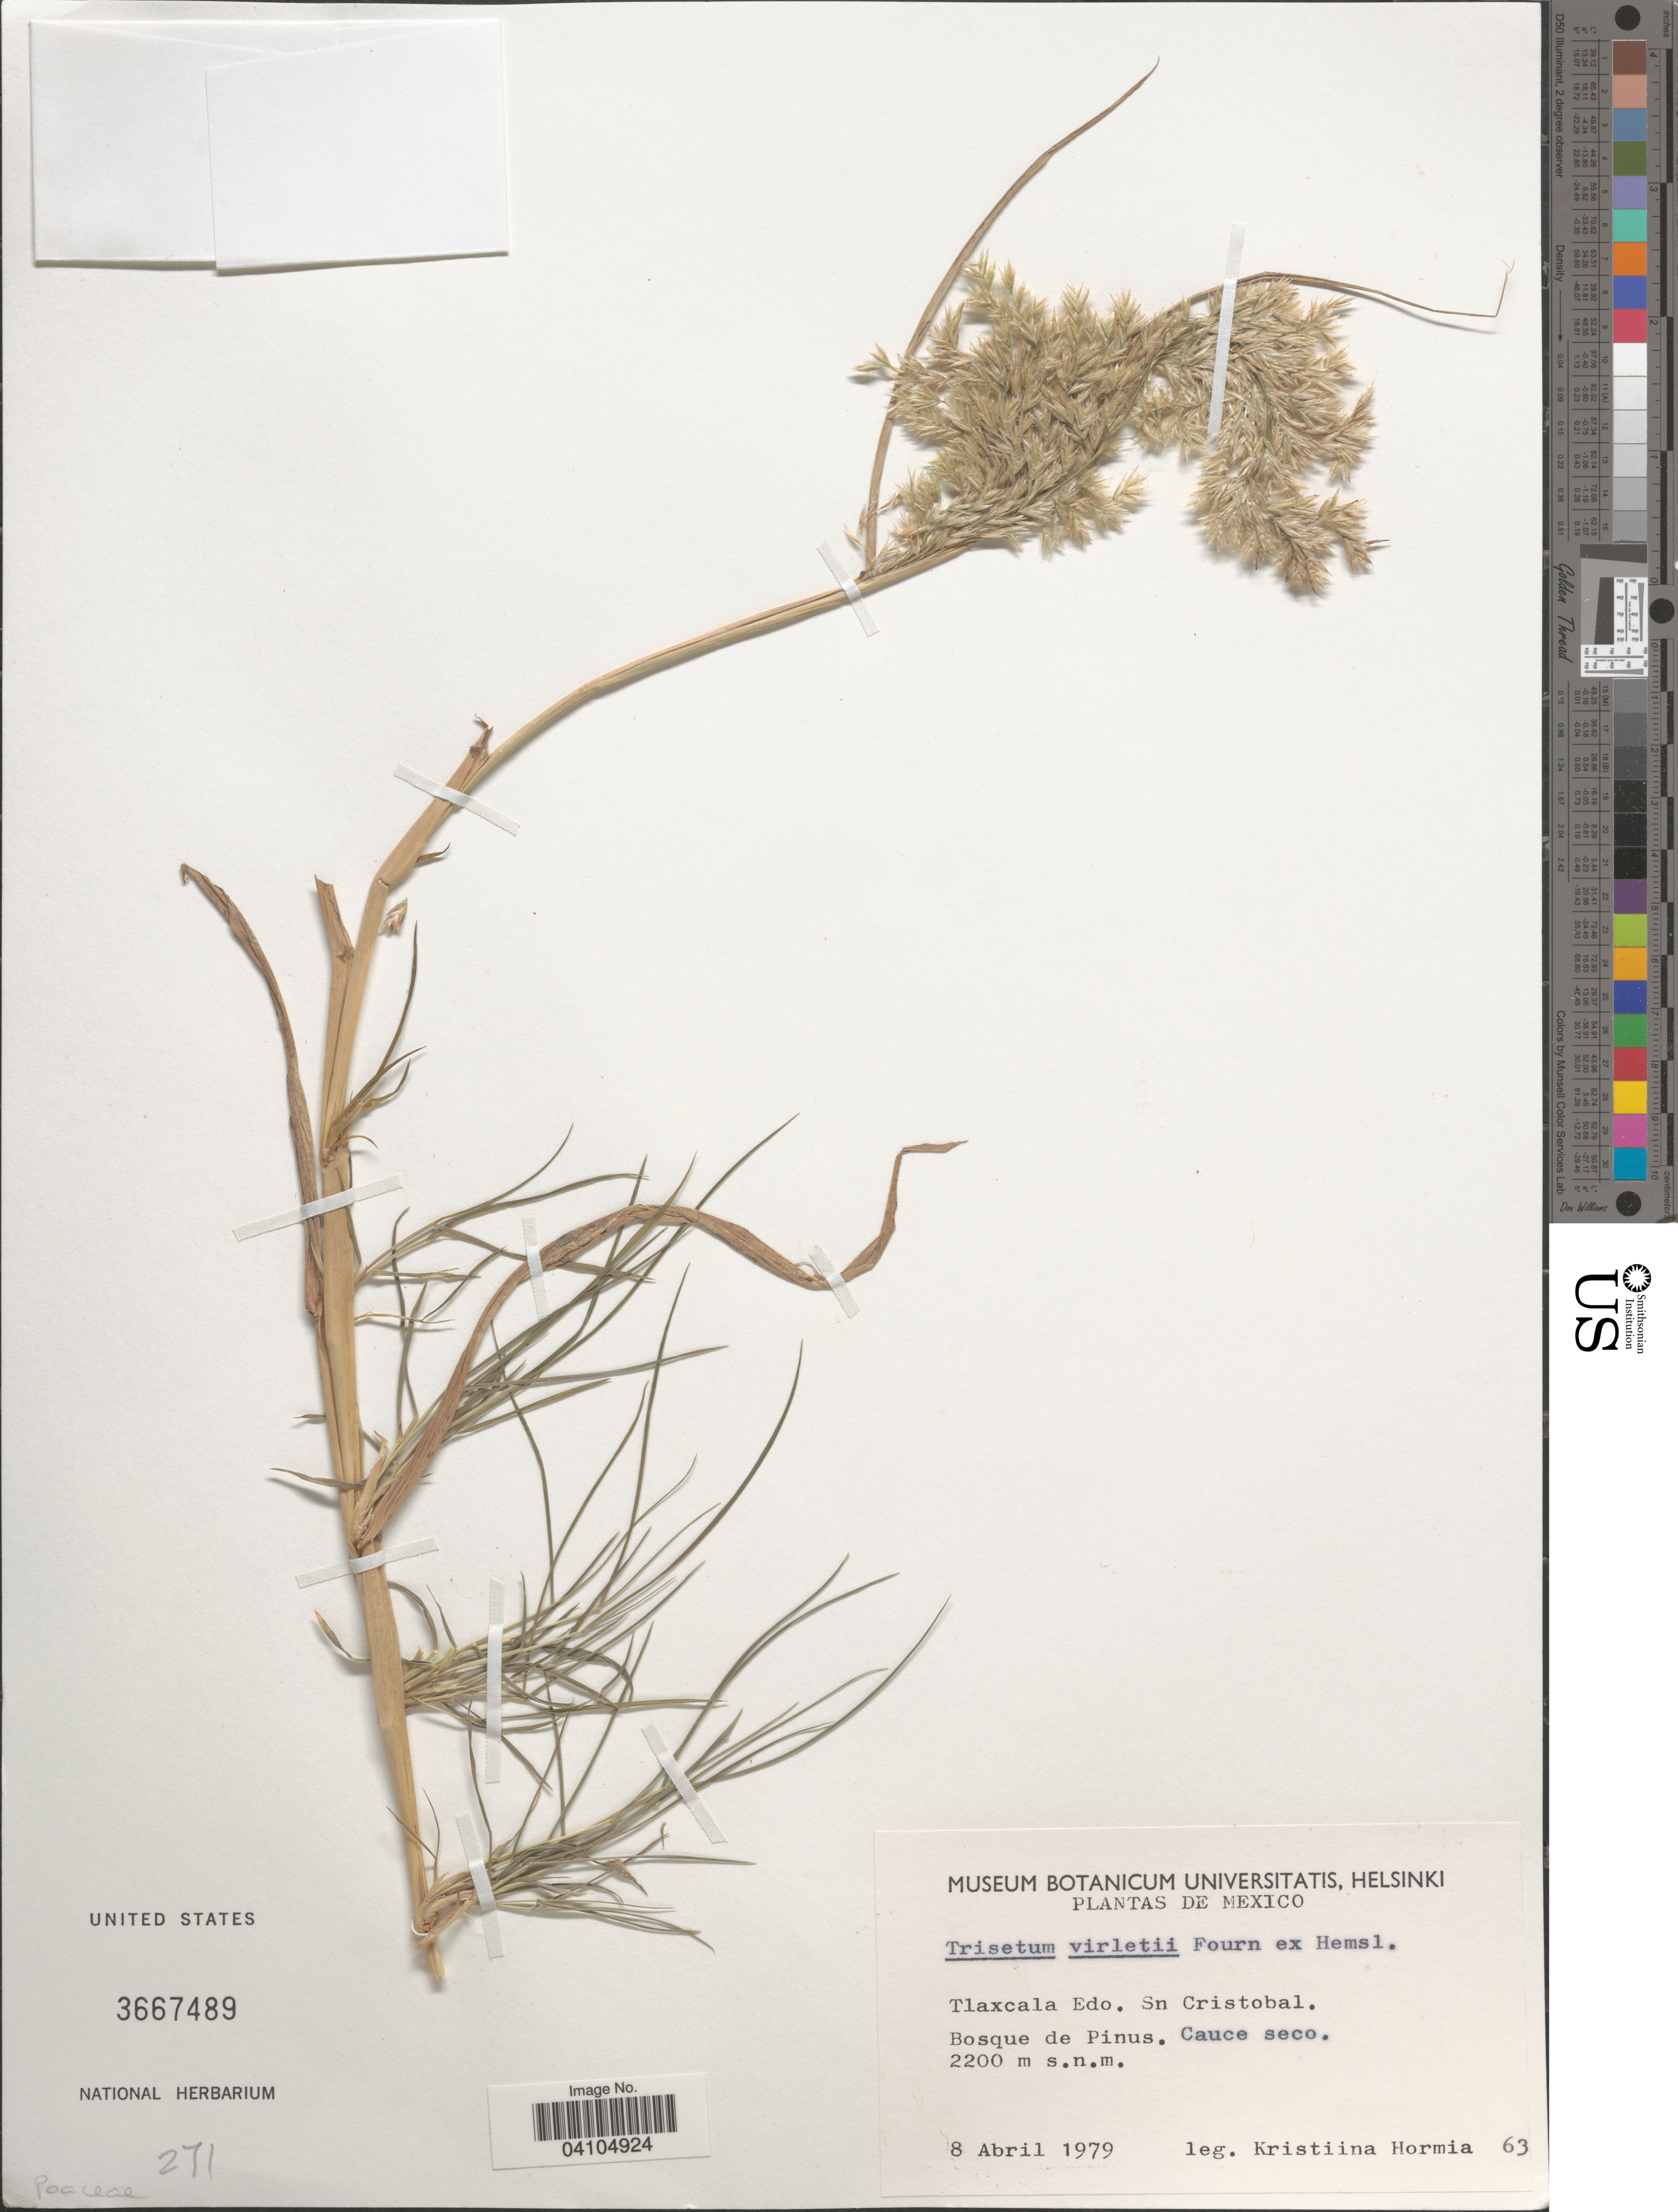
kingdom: Plantae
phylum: Tracheophyta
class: Liliopsida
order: Poales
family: Poaceae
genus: Peyritschia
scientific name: Peyritschia virletii ined.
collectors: K. Hormia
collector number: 63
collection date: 1979-04-08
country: Mexico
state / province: Tlaxcala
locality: Sn Cristobal.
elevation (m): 2200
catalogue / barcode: US 3667489